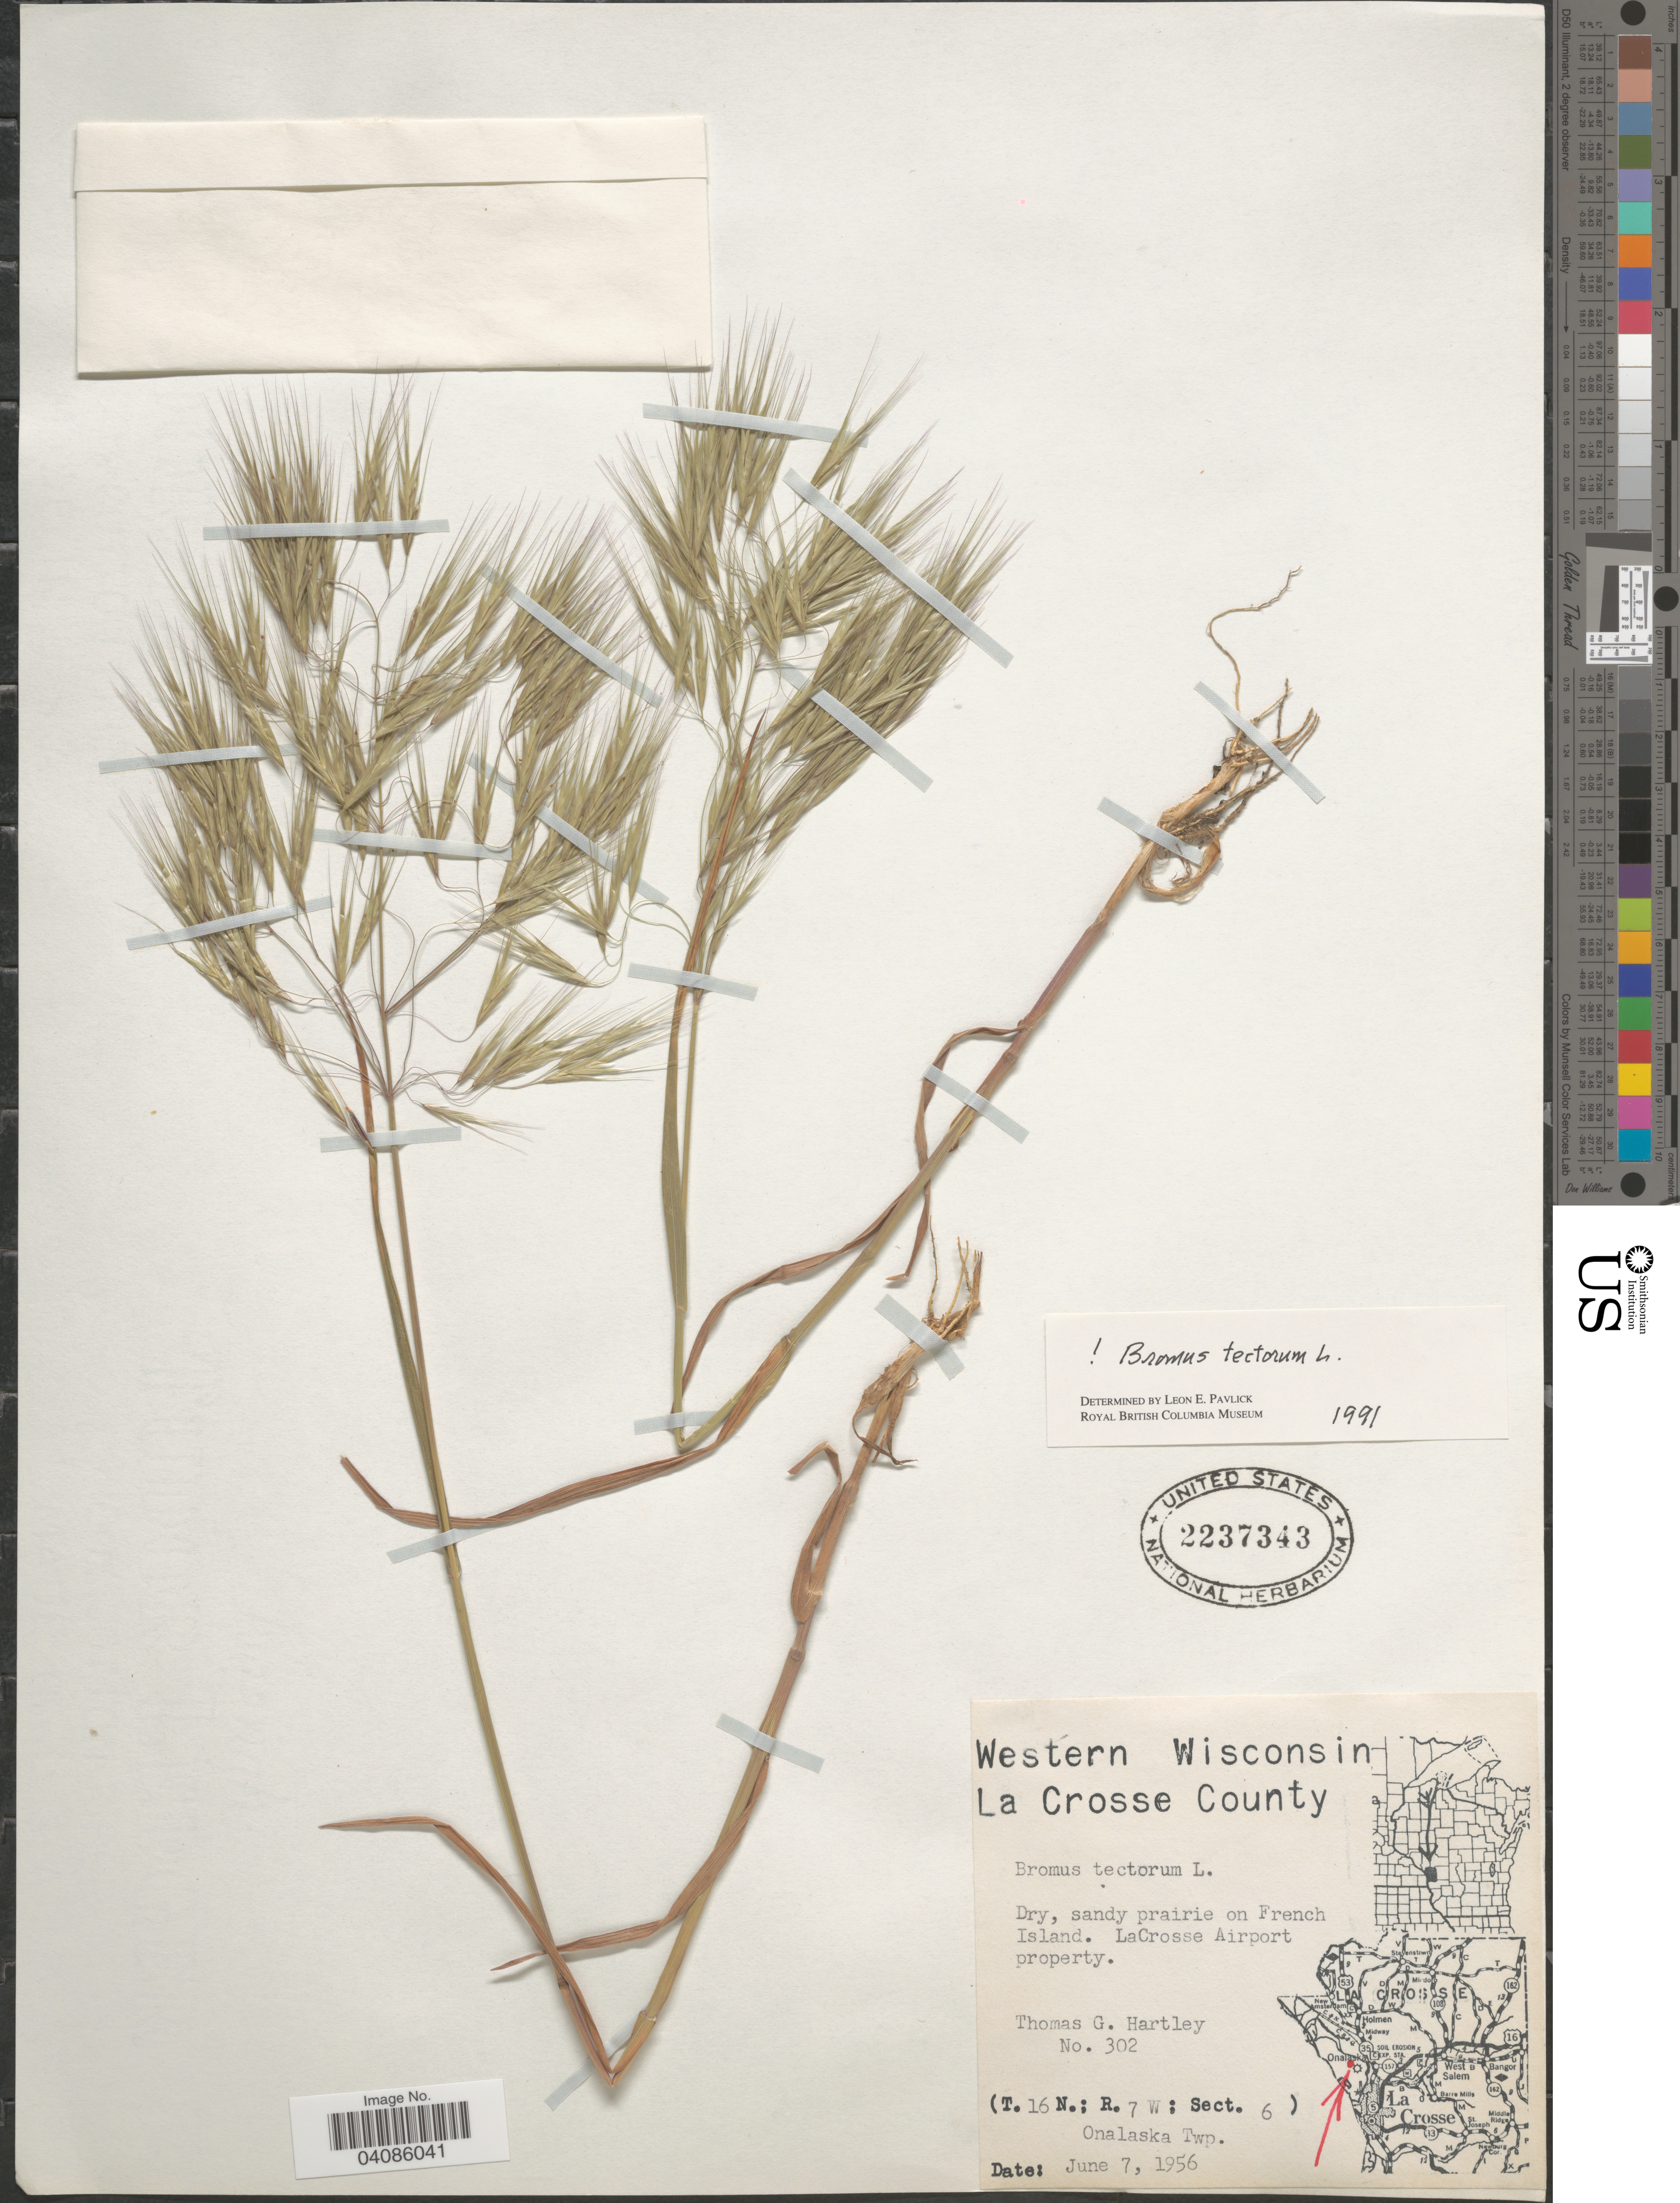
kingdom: Plantae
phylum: Tracheophyta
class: Liliopsida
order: Poales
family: Poaceae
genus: Bromus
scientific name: Bromus tectorum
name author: L.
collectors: T. G. Hartley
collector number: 302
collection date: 1956-06-07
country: United States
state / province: Wisconsin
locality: Western Wisconsin. La Crosse County. Dry, sandy prairie on French Island. LaCrosse Airport property. (T.16N.; R.7W; Sect.6). Onalaska Twp.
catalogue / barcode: US 2237343